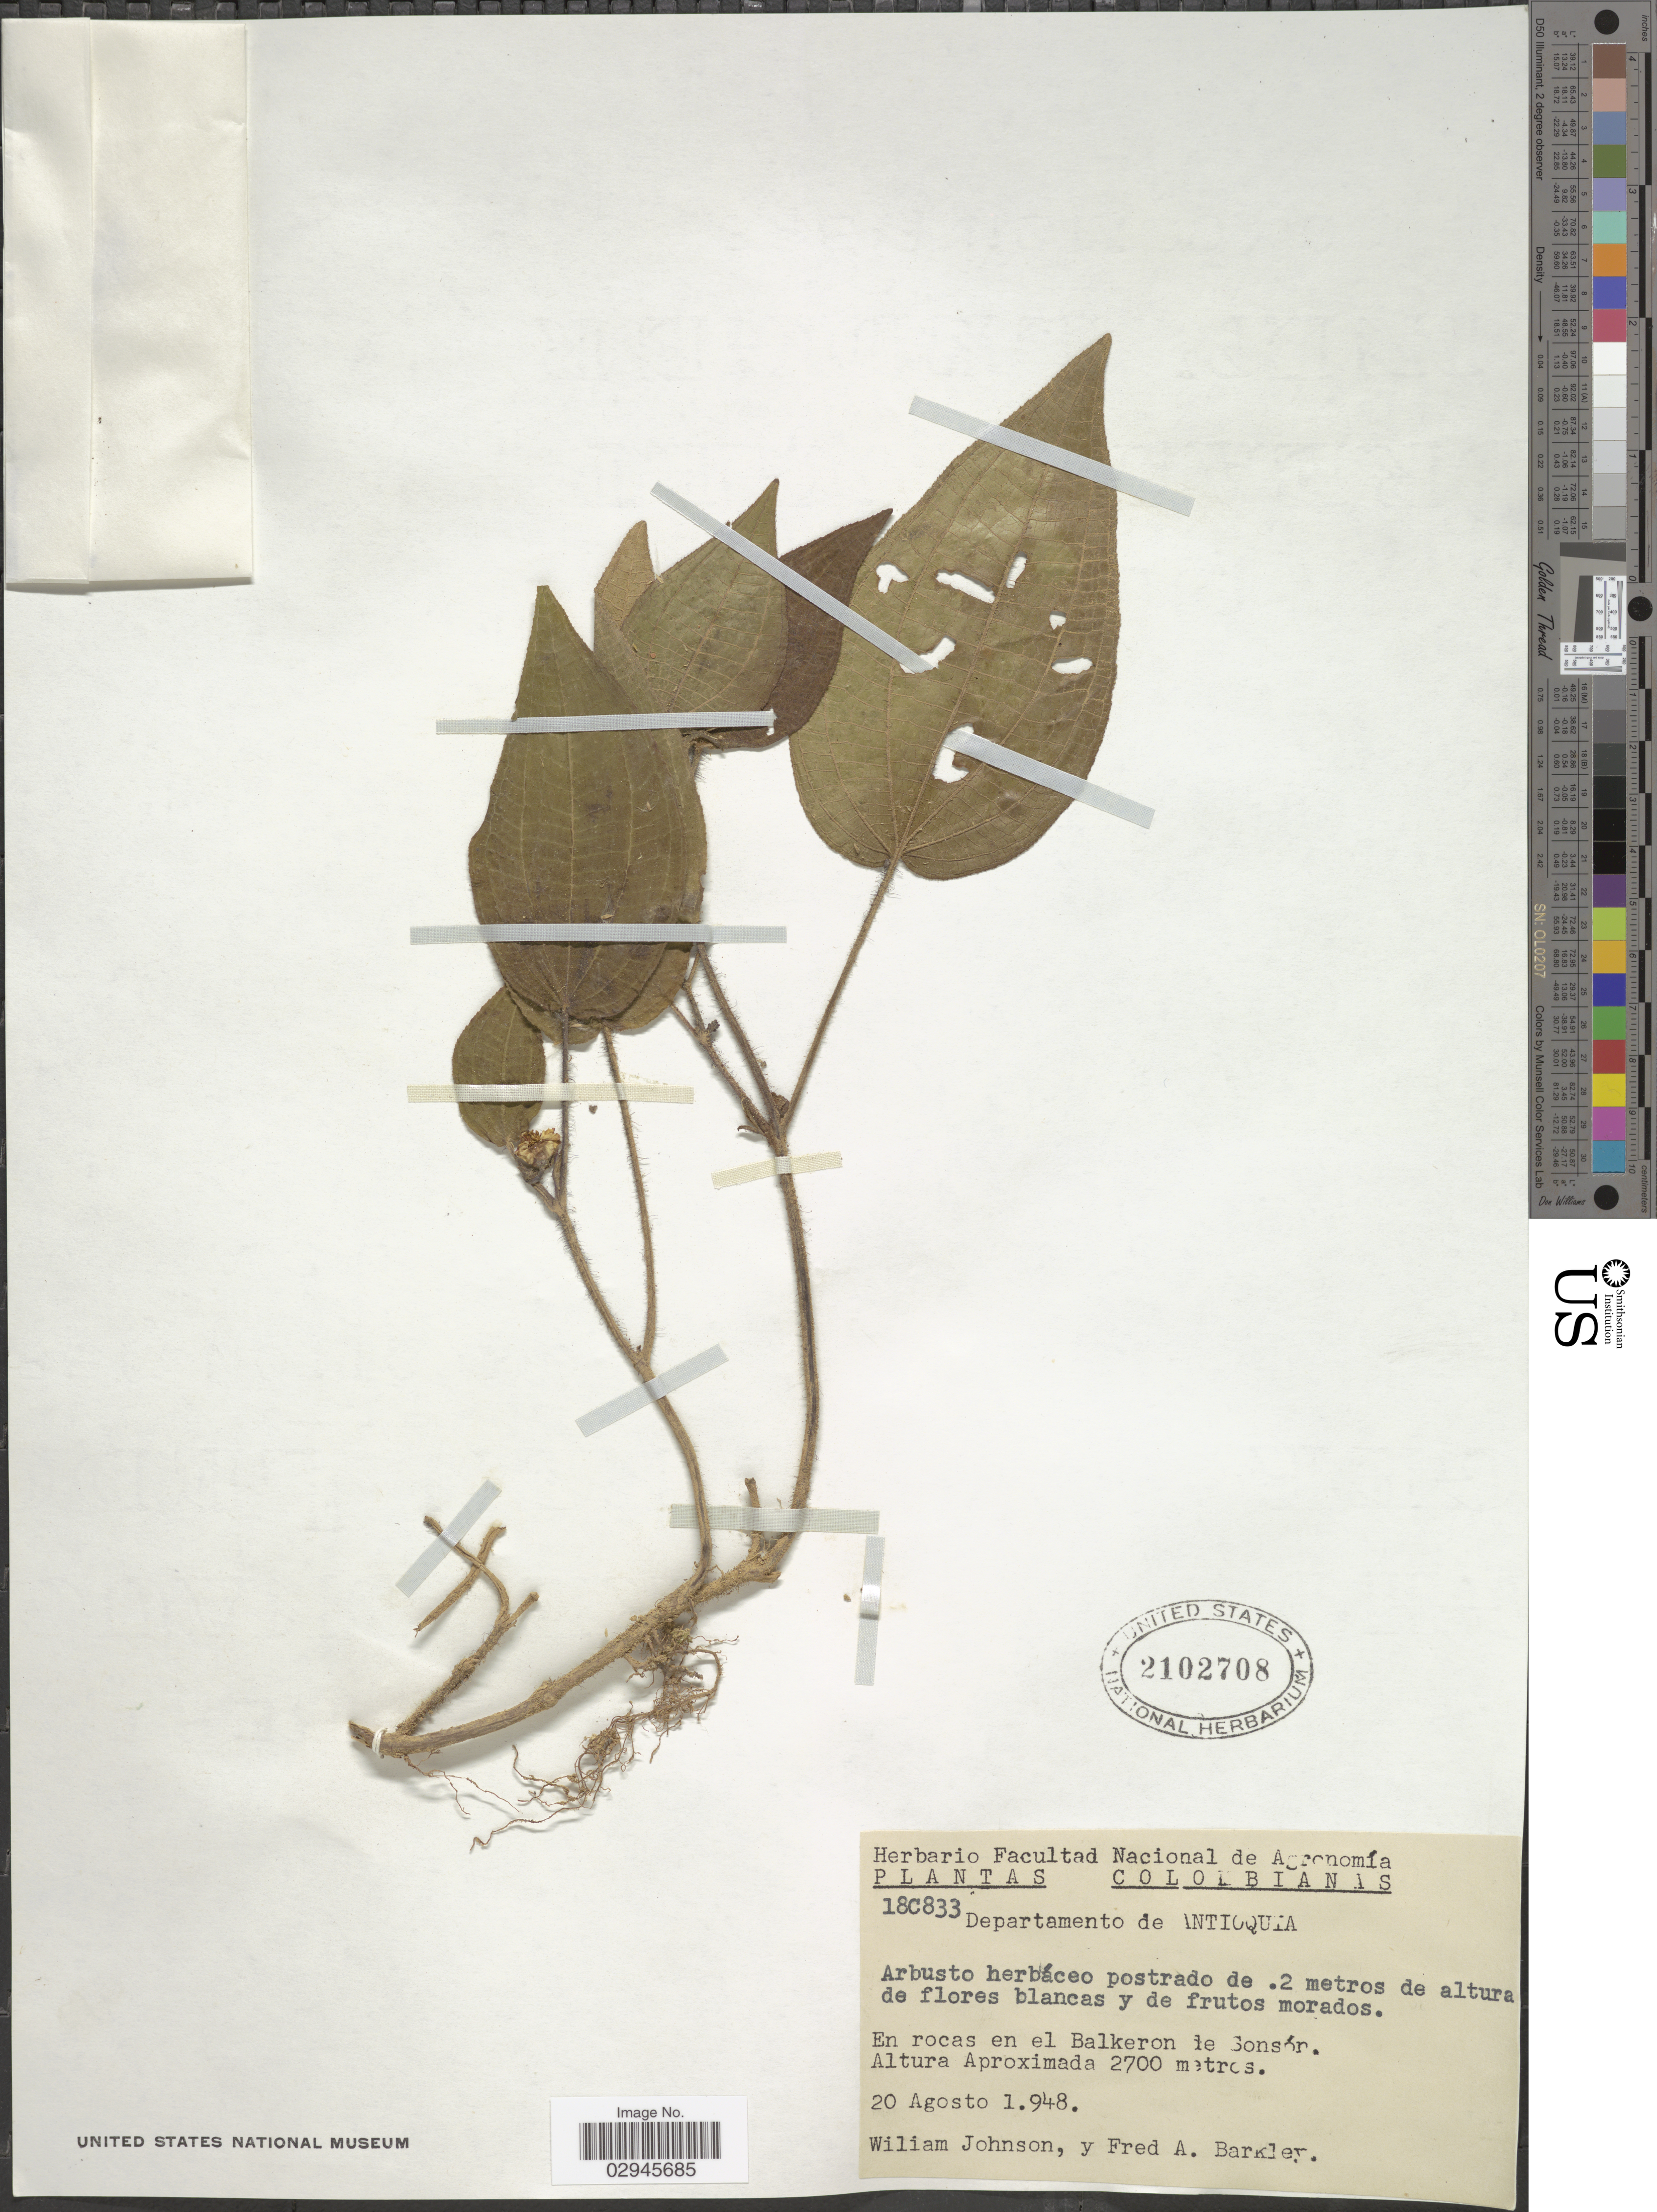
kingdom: Plantae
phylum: Tracheophyta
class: Magnoliopsida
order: Myrtales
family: Melastomataceae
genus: Miconia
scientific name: Miconia sp.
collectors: W. Johnson & F. A. Barkley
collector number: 18C833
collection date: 1948-08-20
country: Colombia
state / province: Antioquia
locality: Departamento de Antioquia. En rocas en el Balkeron de Sonsón.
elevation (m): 2700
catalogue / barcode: US 2102708